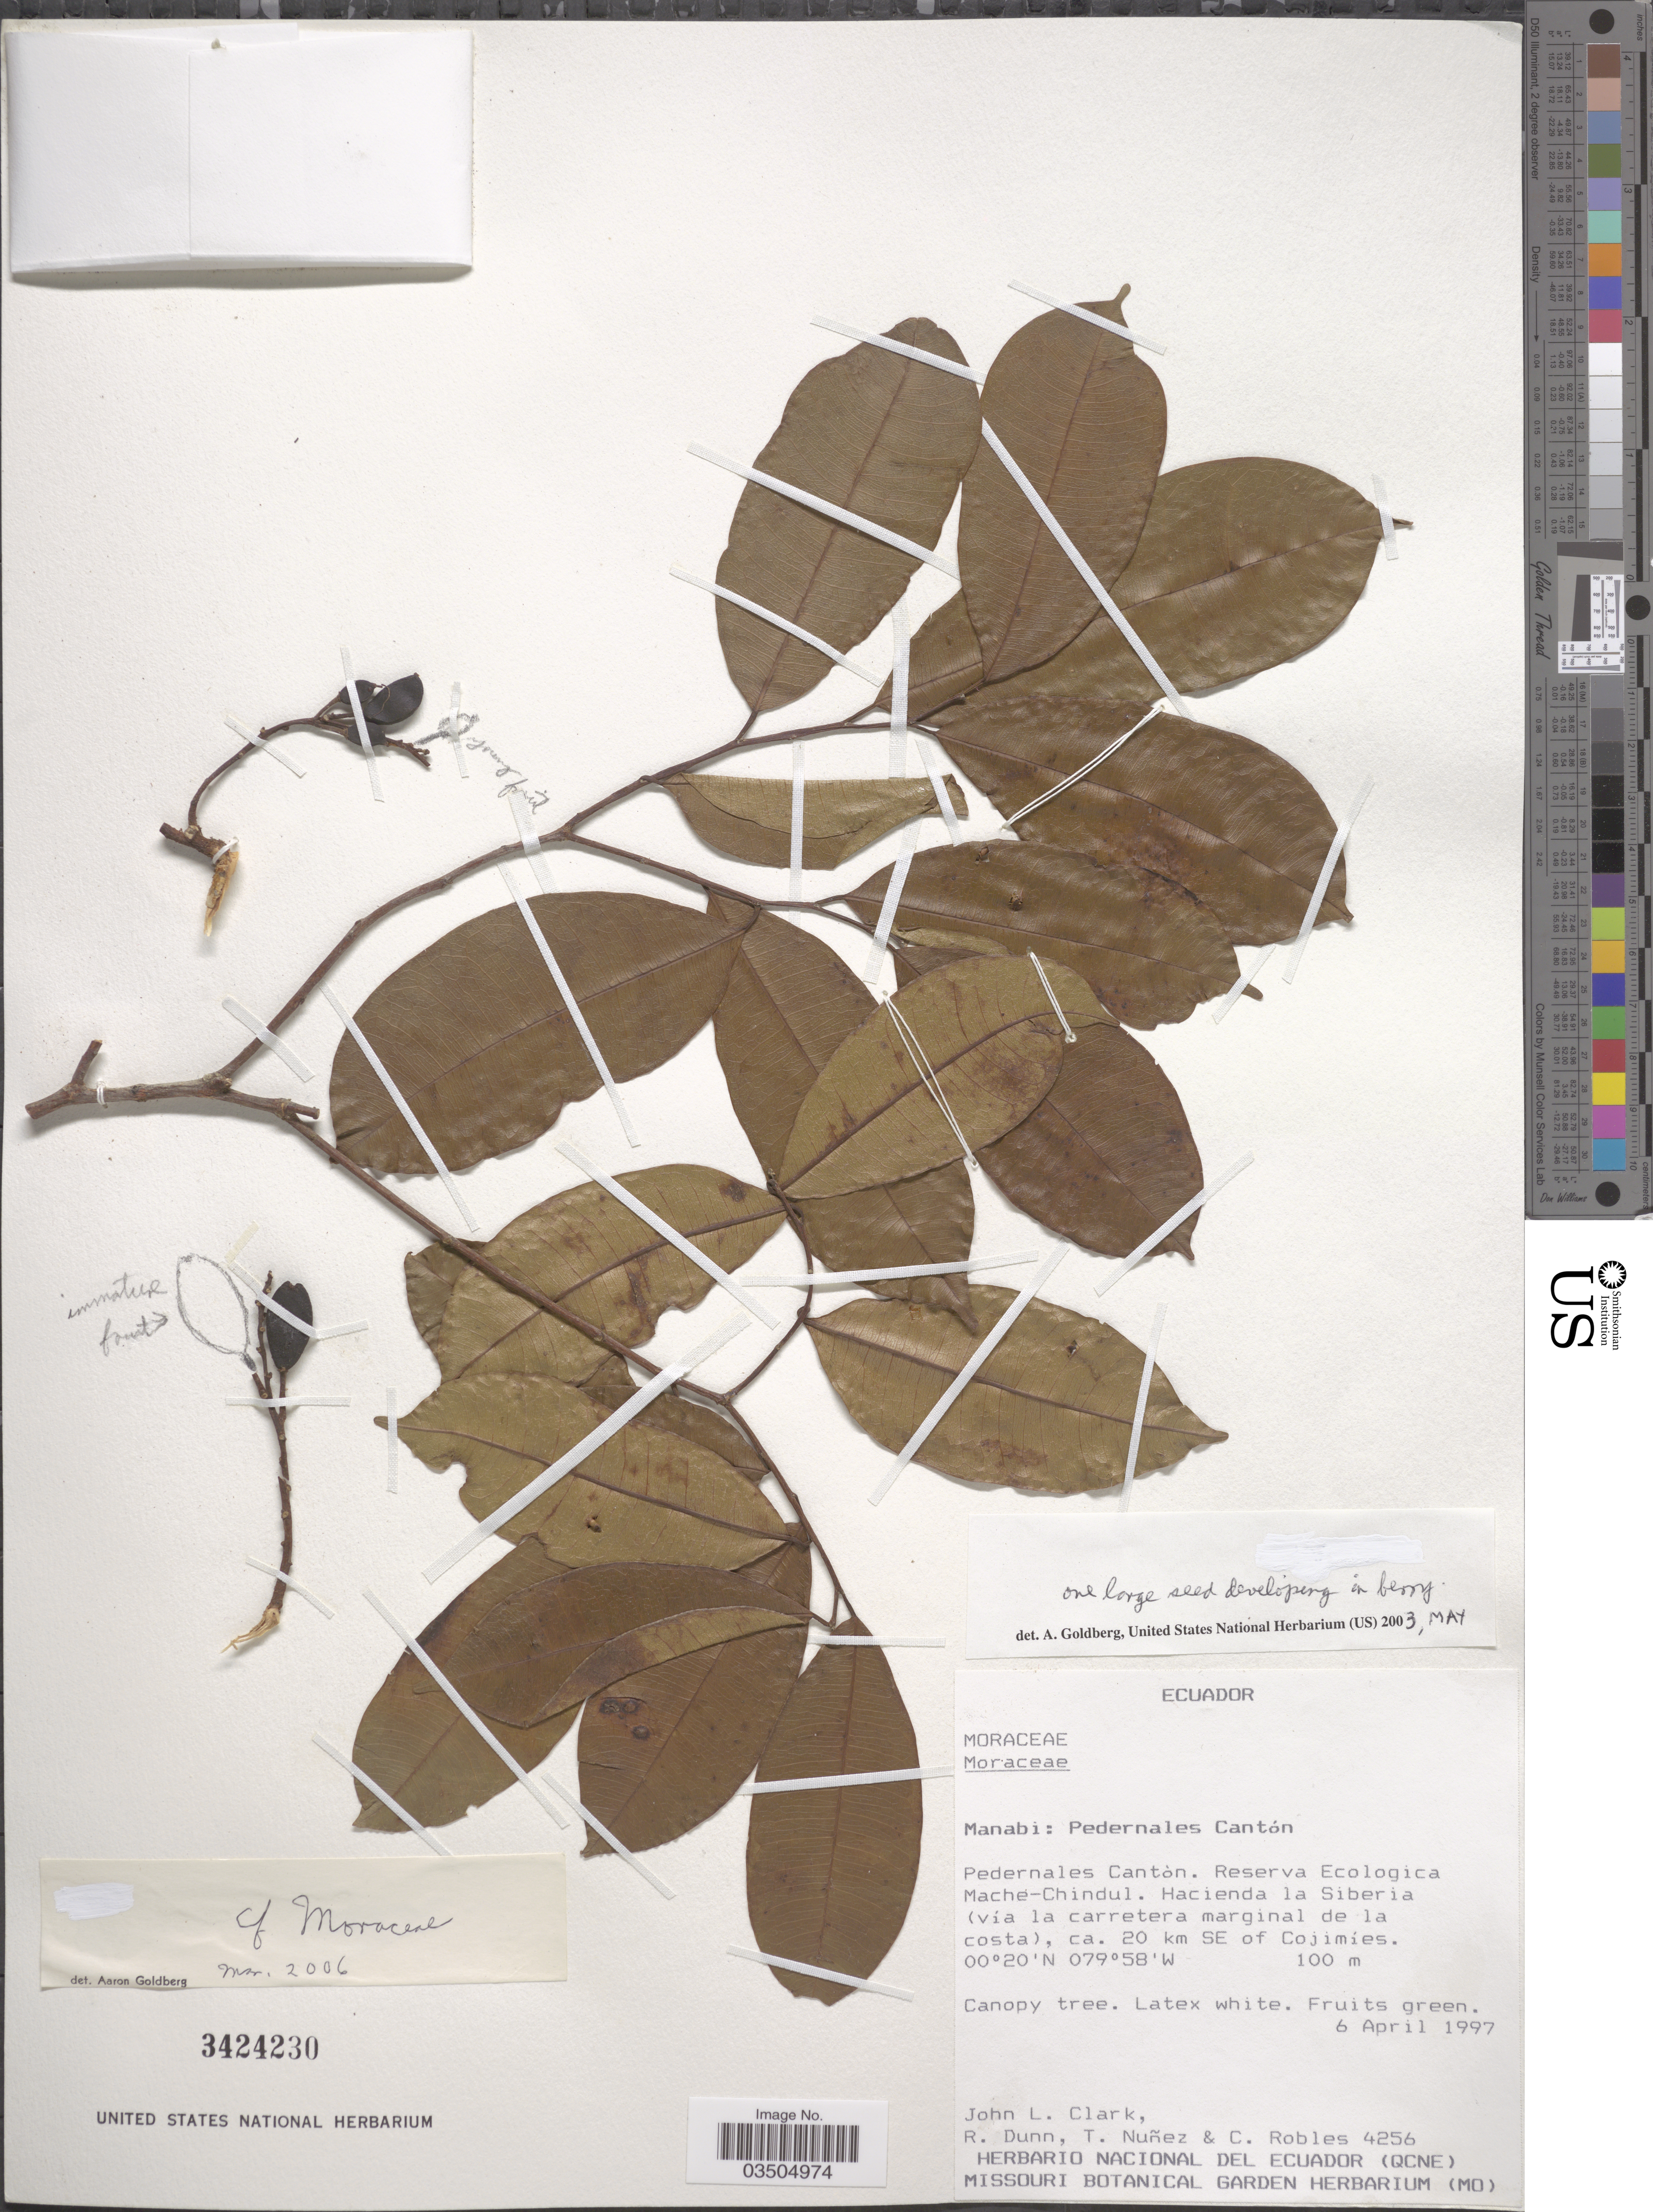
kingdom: Plantae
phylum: Tracheophyta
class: Magnoliopsida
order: Proteales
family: Proteaceae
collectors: J. L. Clark, R. Dunn, T. Núñez & C. Robles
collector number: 4256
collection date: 1997-04-06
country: Ecuador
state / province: Manabí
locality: Pedernales Cantón. Reserva Ecologica Mache-Chindul. Hacienda la Siberia (vía la carretera marginal de la costa), ca. 20 km SE of Cojimíes.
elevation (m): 100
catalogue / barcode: US 3424230